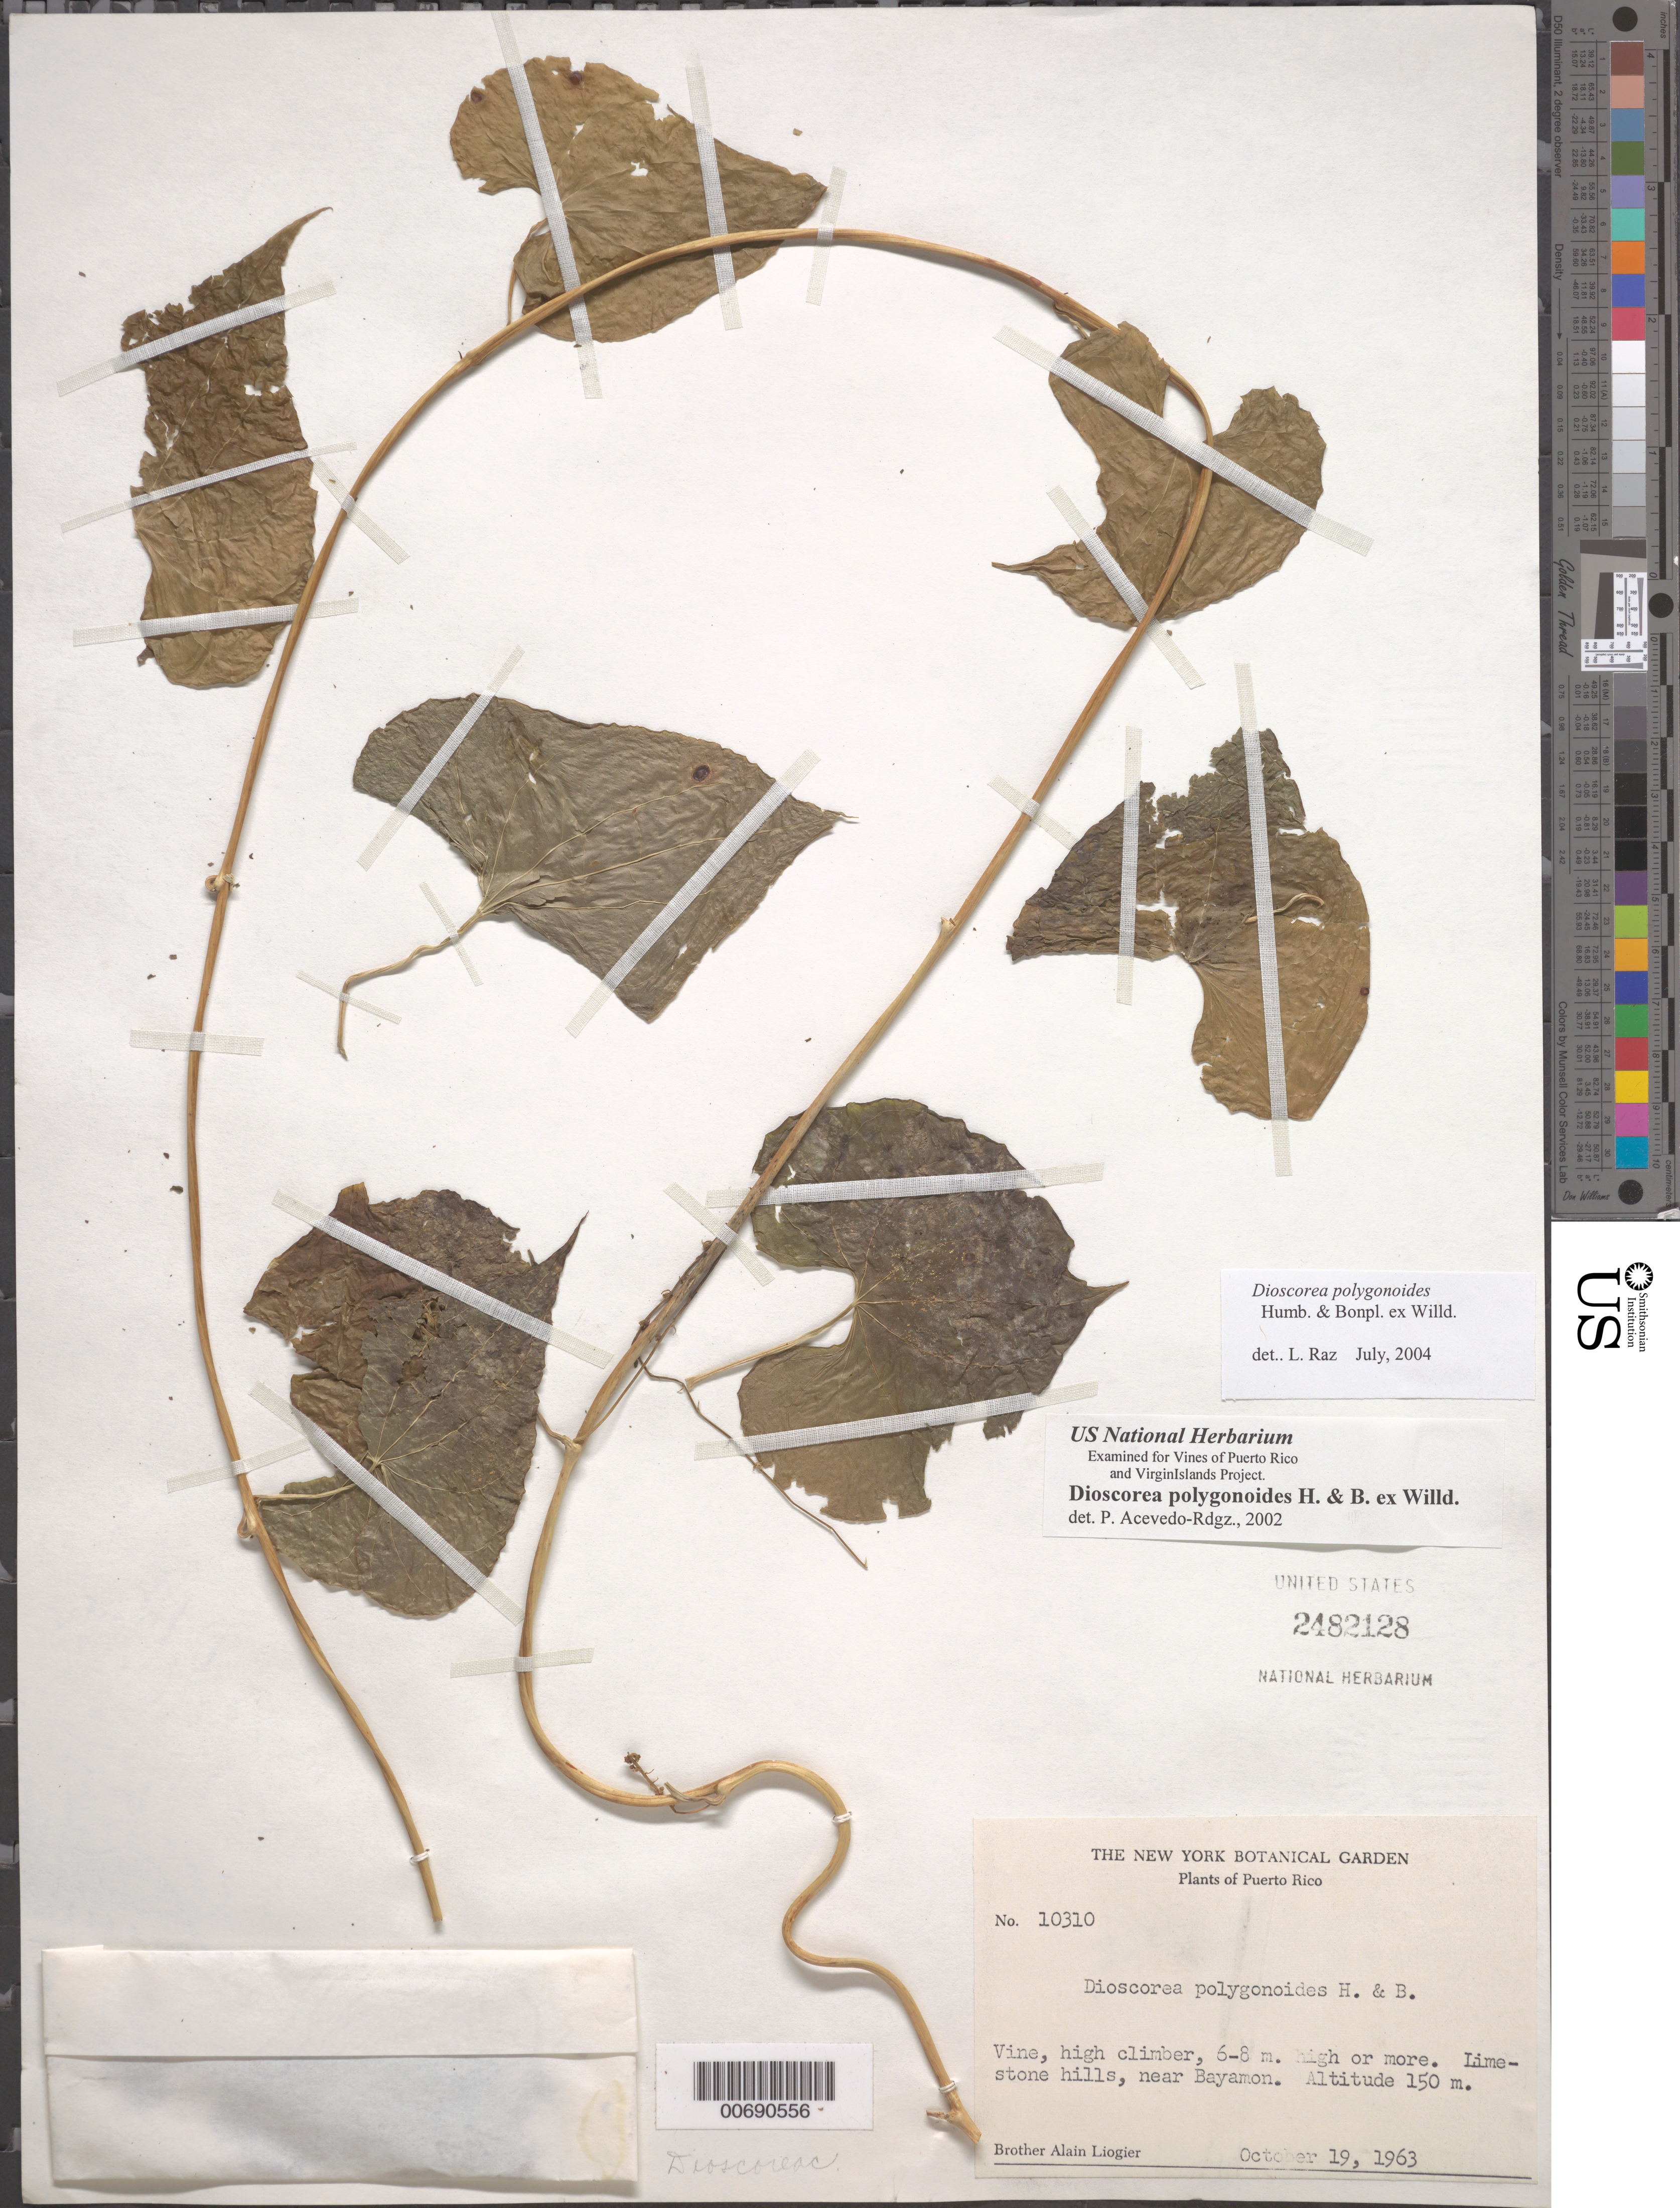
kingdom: Plantae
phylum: Tracheophyta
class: Liliopsida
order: Dioscoreales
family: Dioscoreaceae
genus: Dioscorea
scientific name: Dioscorea polygonoides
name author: Humb. & Bonpl. ex Willd.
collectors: A. H. Liogier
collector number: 10310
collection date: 1963-10-19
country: Puerto Rico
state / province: Bayamón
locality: Near Bayamon.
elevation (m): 150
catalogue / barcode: US 2482128